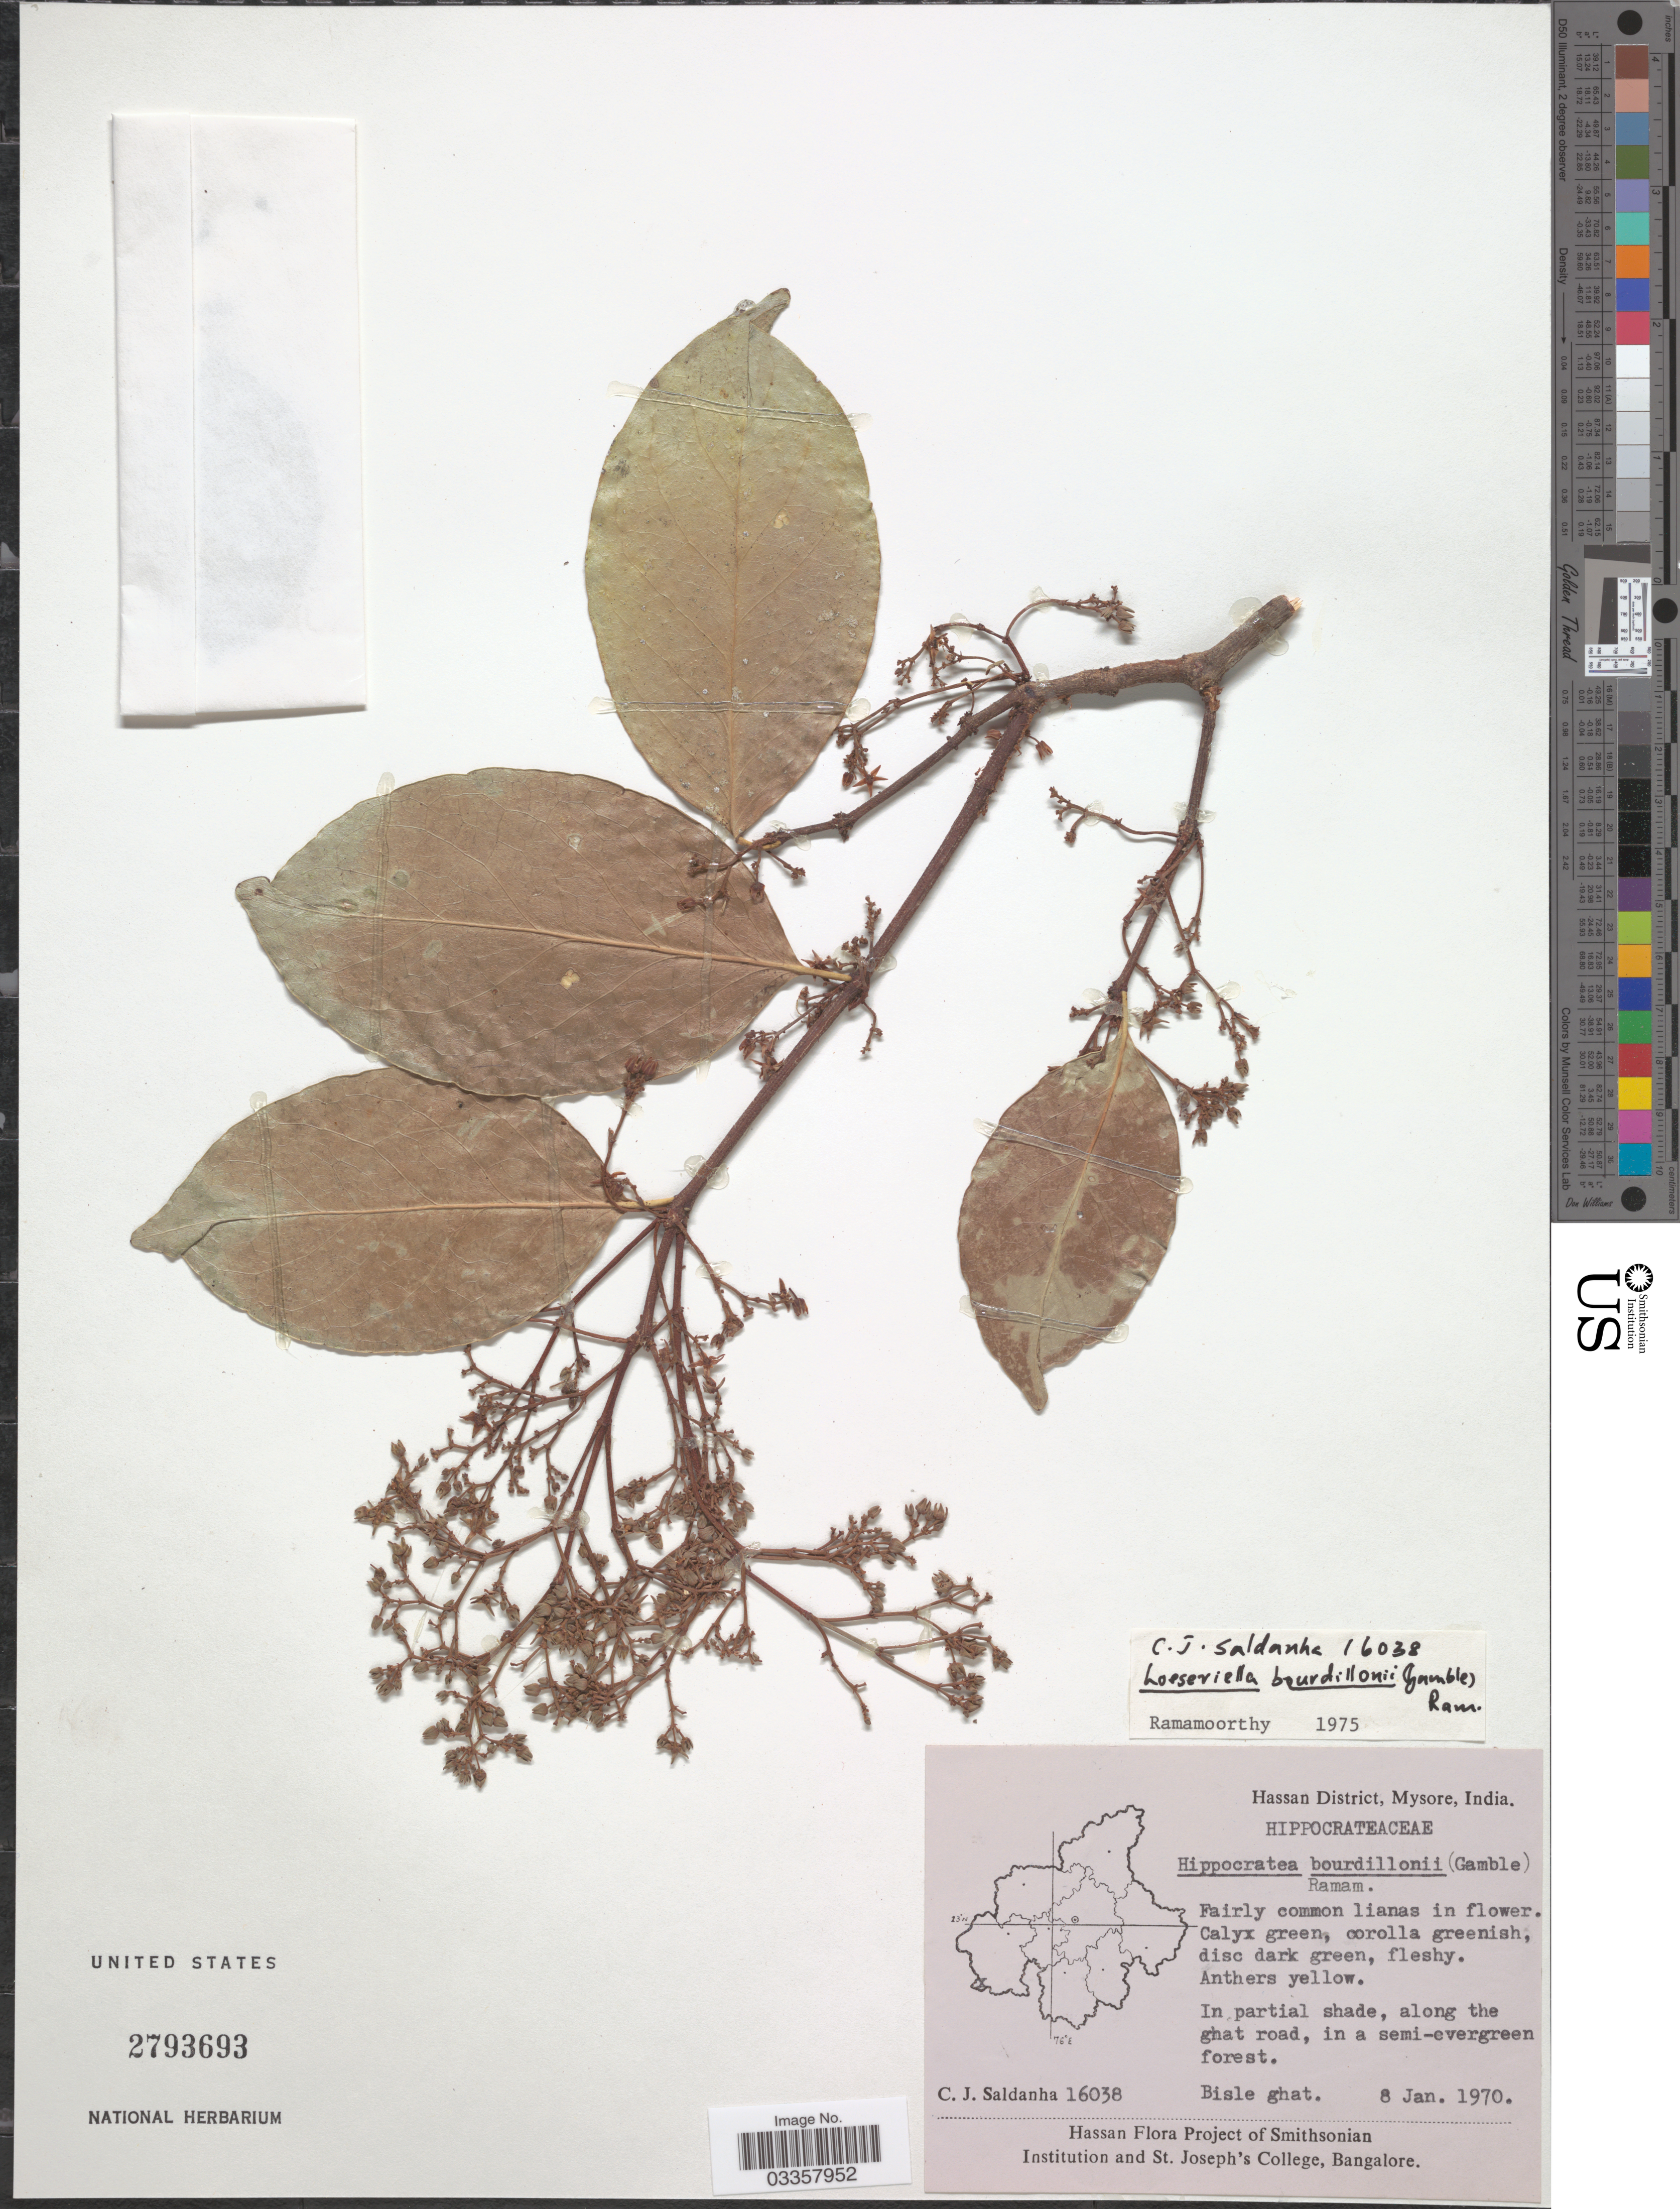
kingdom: Plantae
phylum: Tracheophyta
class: Magnoliopsida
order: Celastrales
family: Celastraceae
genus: Loeseneriella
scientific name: Loeseneriella arnottiana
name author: (Wight) A.C. Sm.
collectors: C. J. Saldanha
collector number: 16038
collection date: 1970-01-08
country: India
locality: Hassan District, Mysore. Along the ghat road. Bisle ghat.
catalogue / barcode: US 2793693